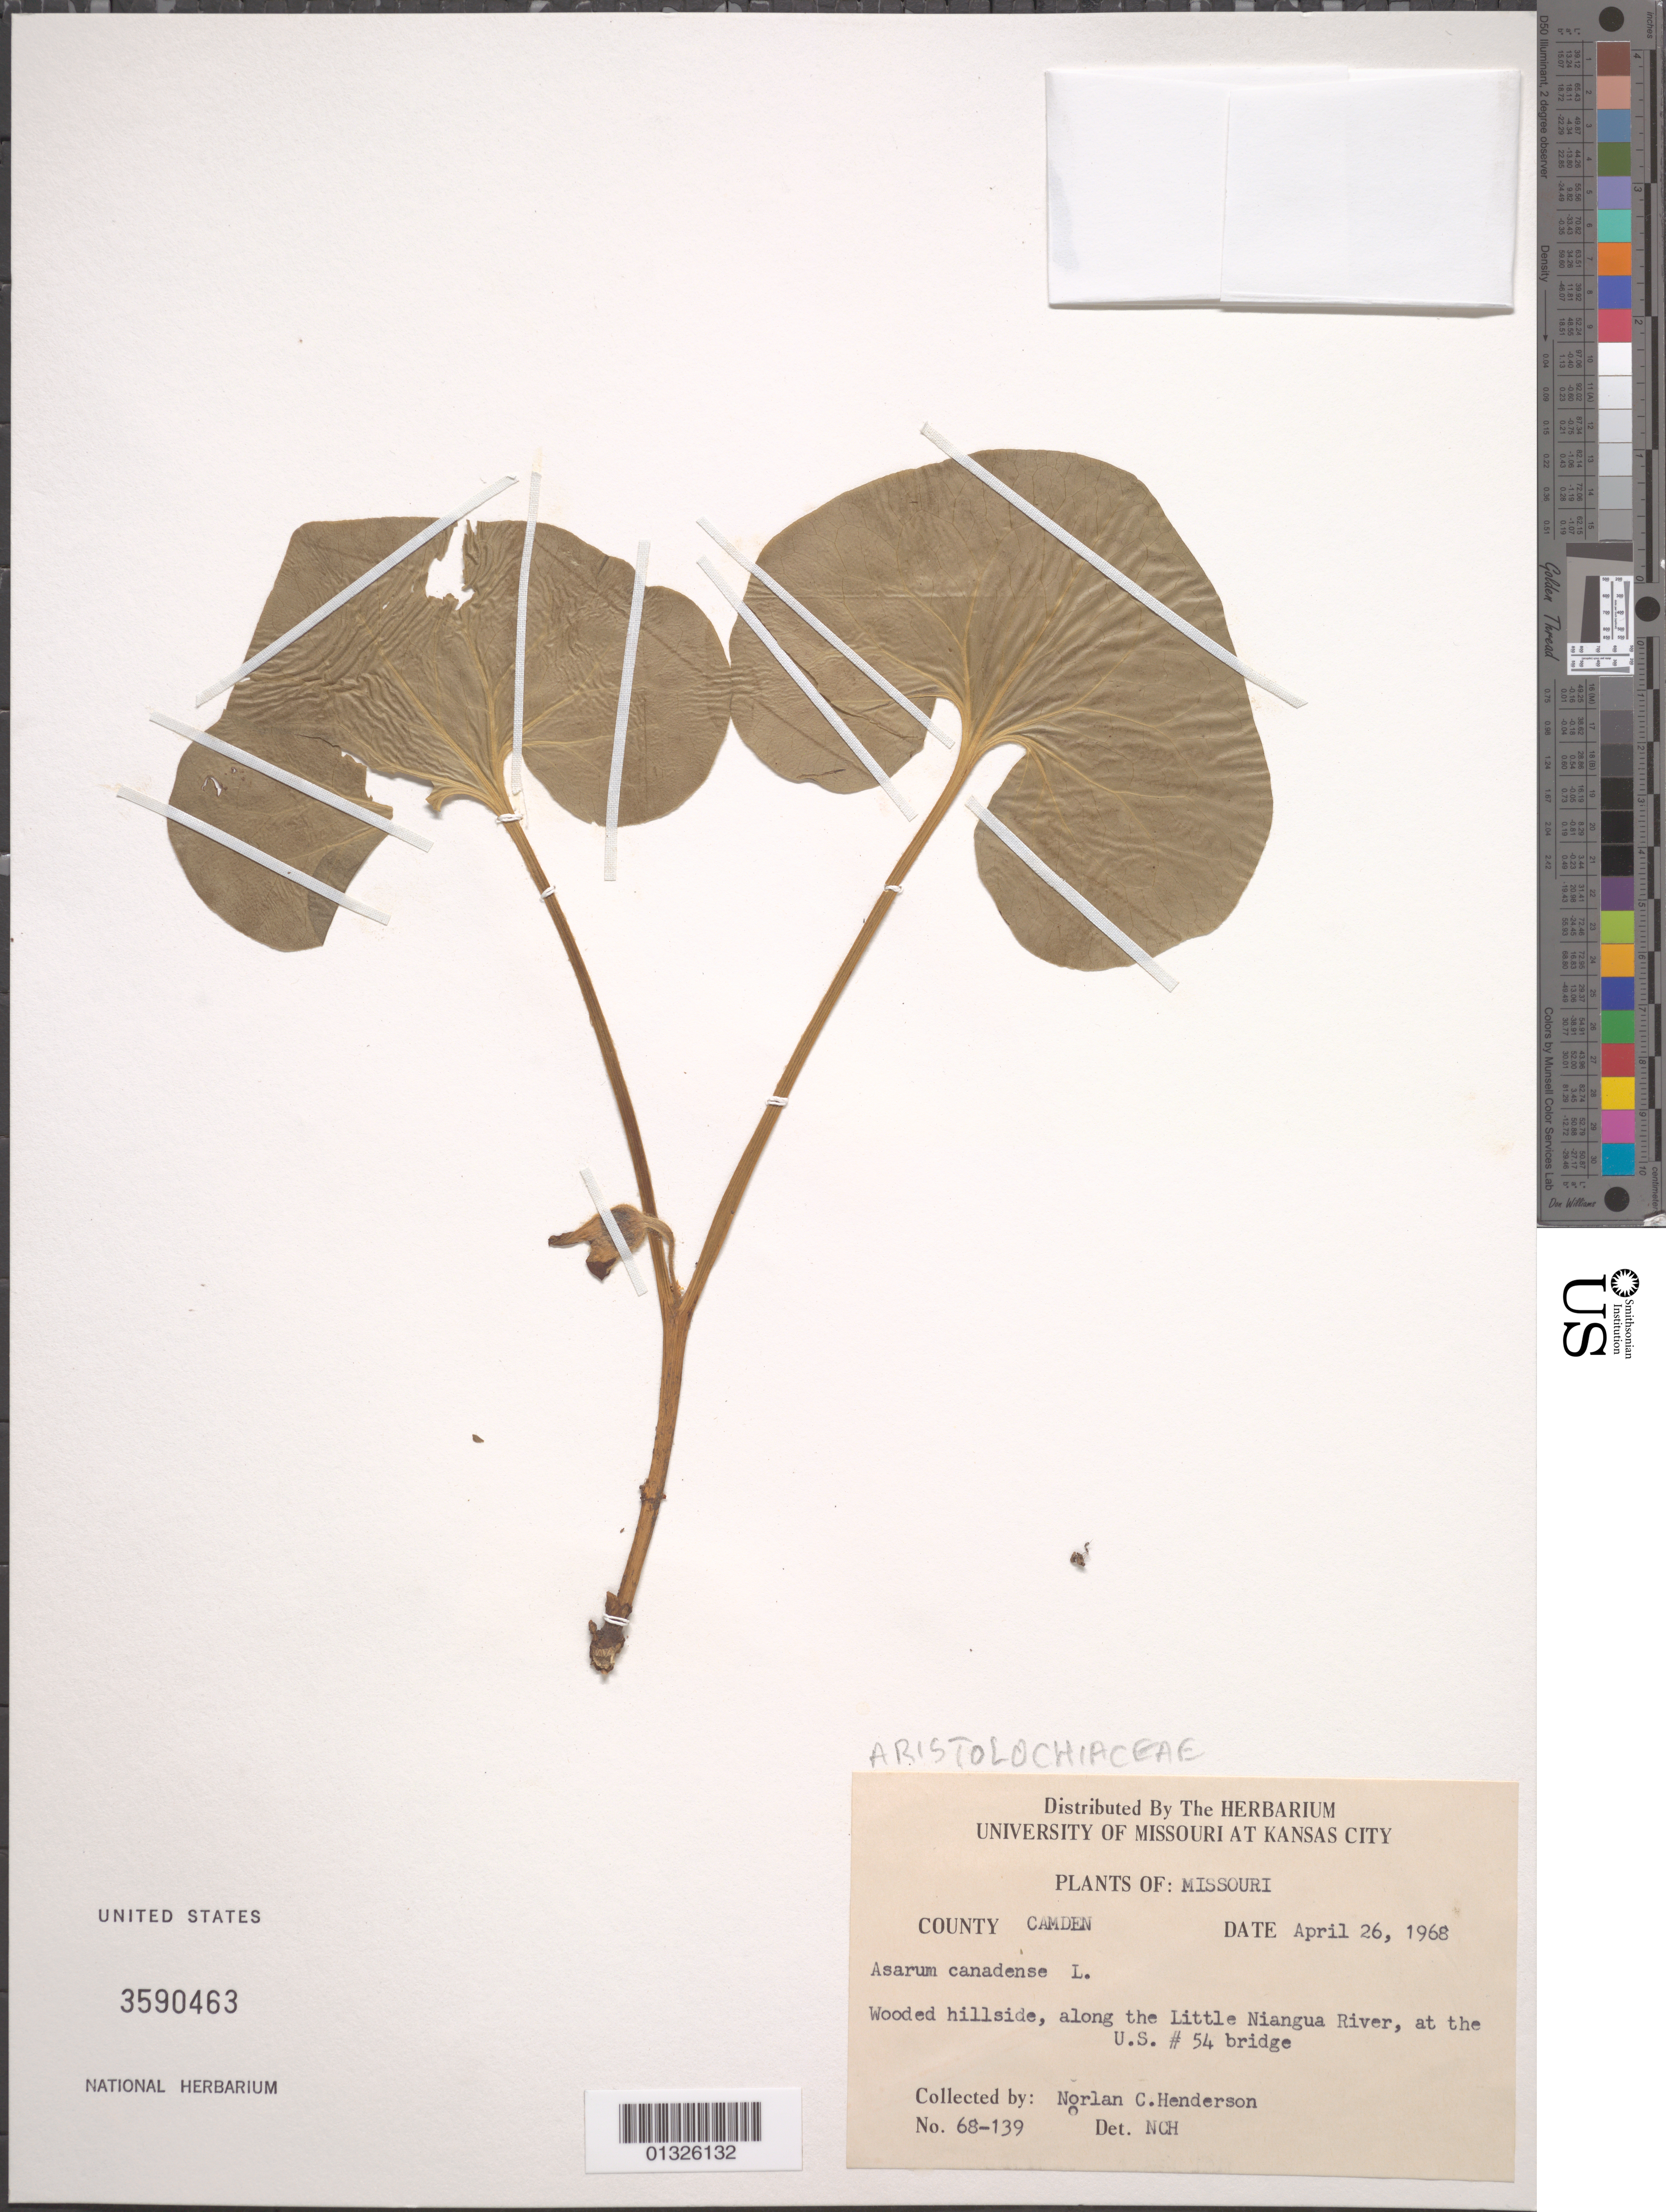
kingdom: Plantae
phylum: Tracheophyta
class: Magnoliopsida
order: Piperales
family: Aristolochiaceae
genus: Asarum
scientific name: Asarum canadense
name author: L.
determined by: Henderson, N. C.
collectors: N. C. Henderson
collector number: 68-139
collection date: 1968-04-26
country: United States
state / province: Missouri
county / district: Camden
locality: Along the Little Niangua River, at the U.S. # 54 bridge.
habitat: Wooded hillside.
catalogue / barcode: US 3590463